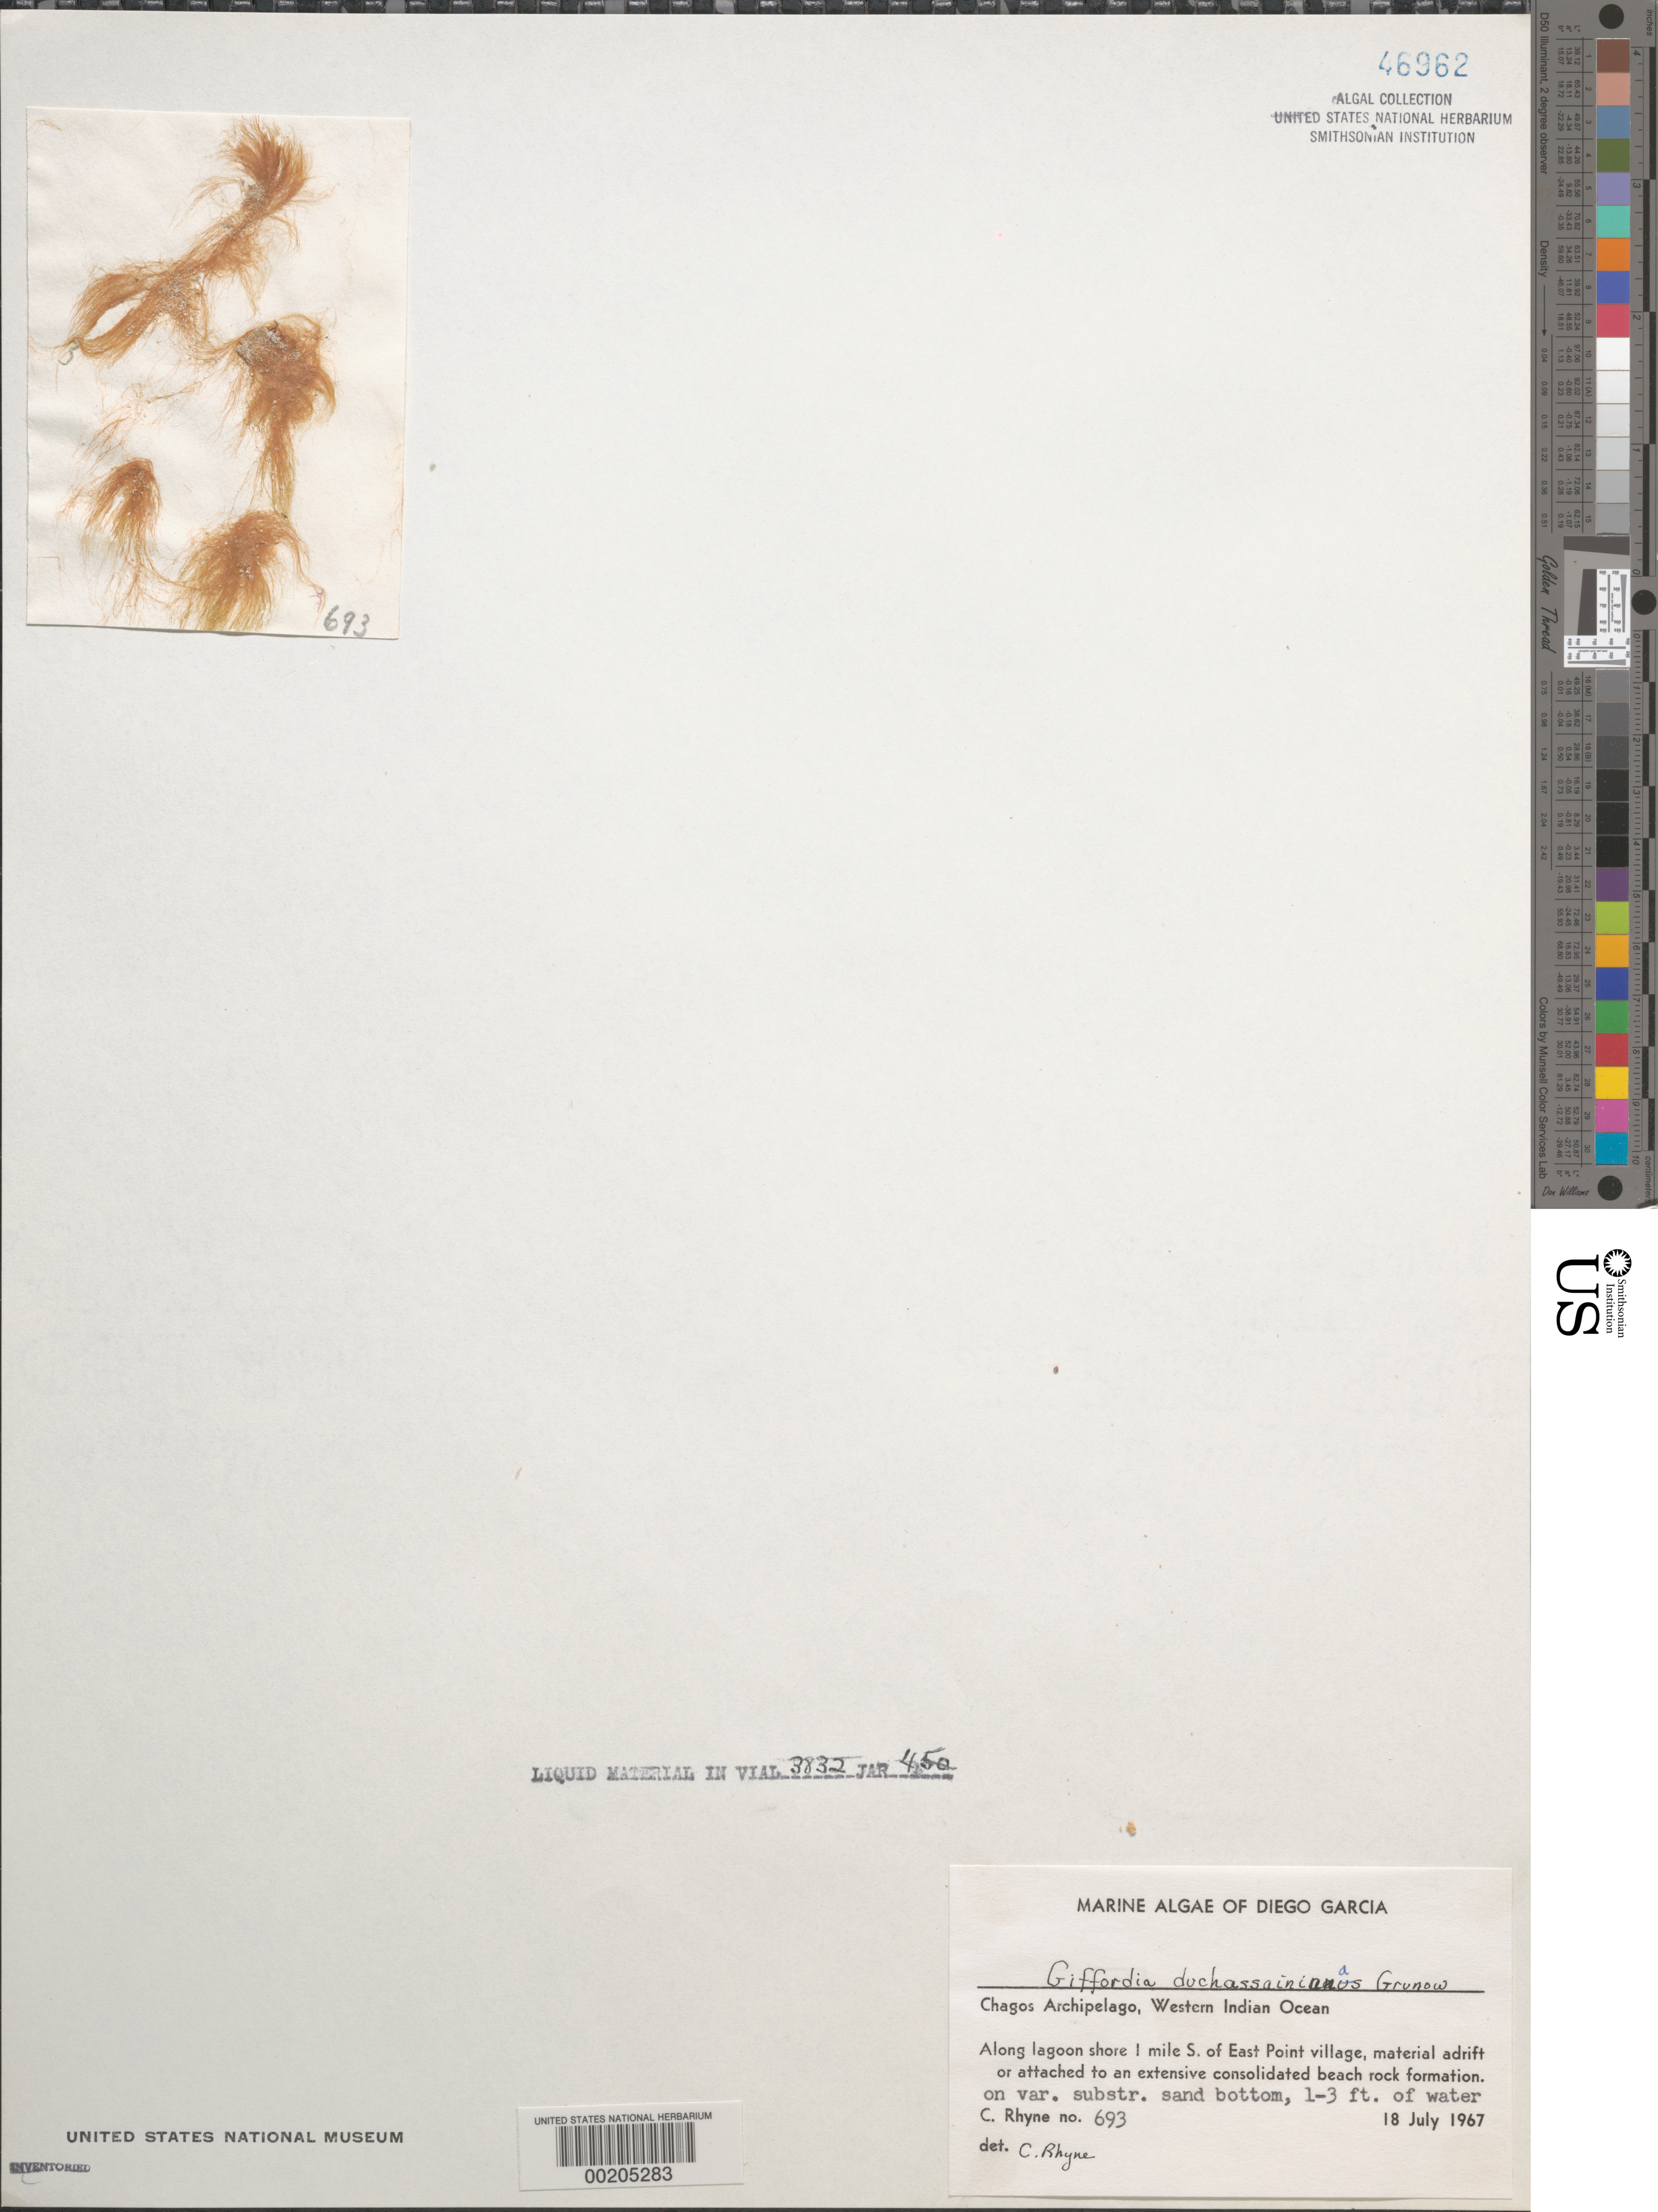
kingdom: Chromista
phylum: Ochrophyta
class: Phaeophyceae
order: Ectocarpales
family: Acinetosporaceae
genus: Giffordia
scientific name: Giffordia duchassaingiana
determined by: Rhyne, C. F.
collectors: C. Rhyne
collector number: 693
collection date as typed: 18 Jul 1967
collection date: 1967-07-18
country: British Indian Ocean Territory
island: Diego Garcia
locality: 1 mile south of East Point Village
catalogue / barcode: US 46962